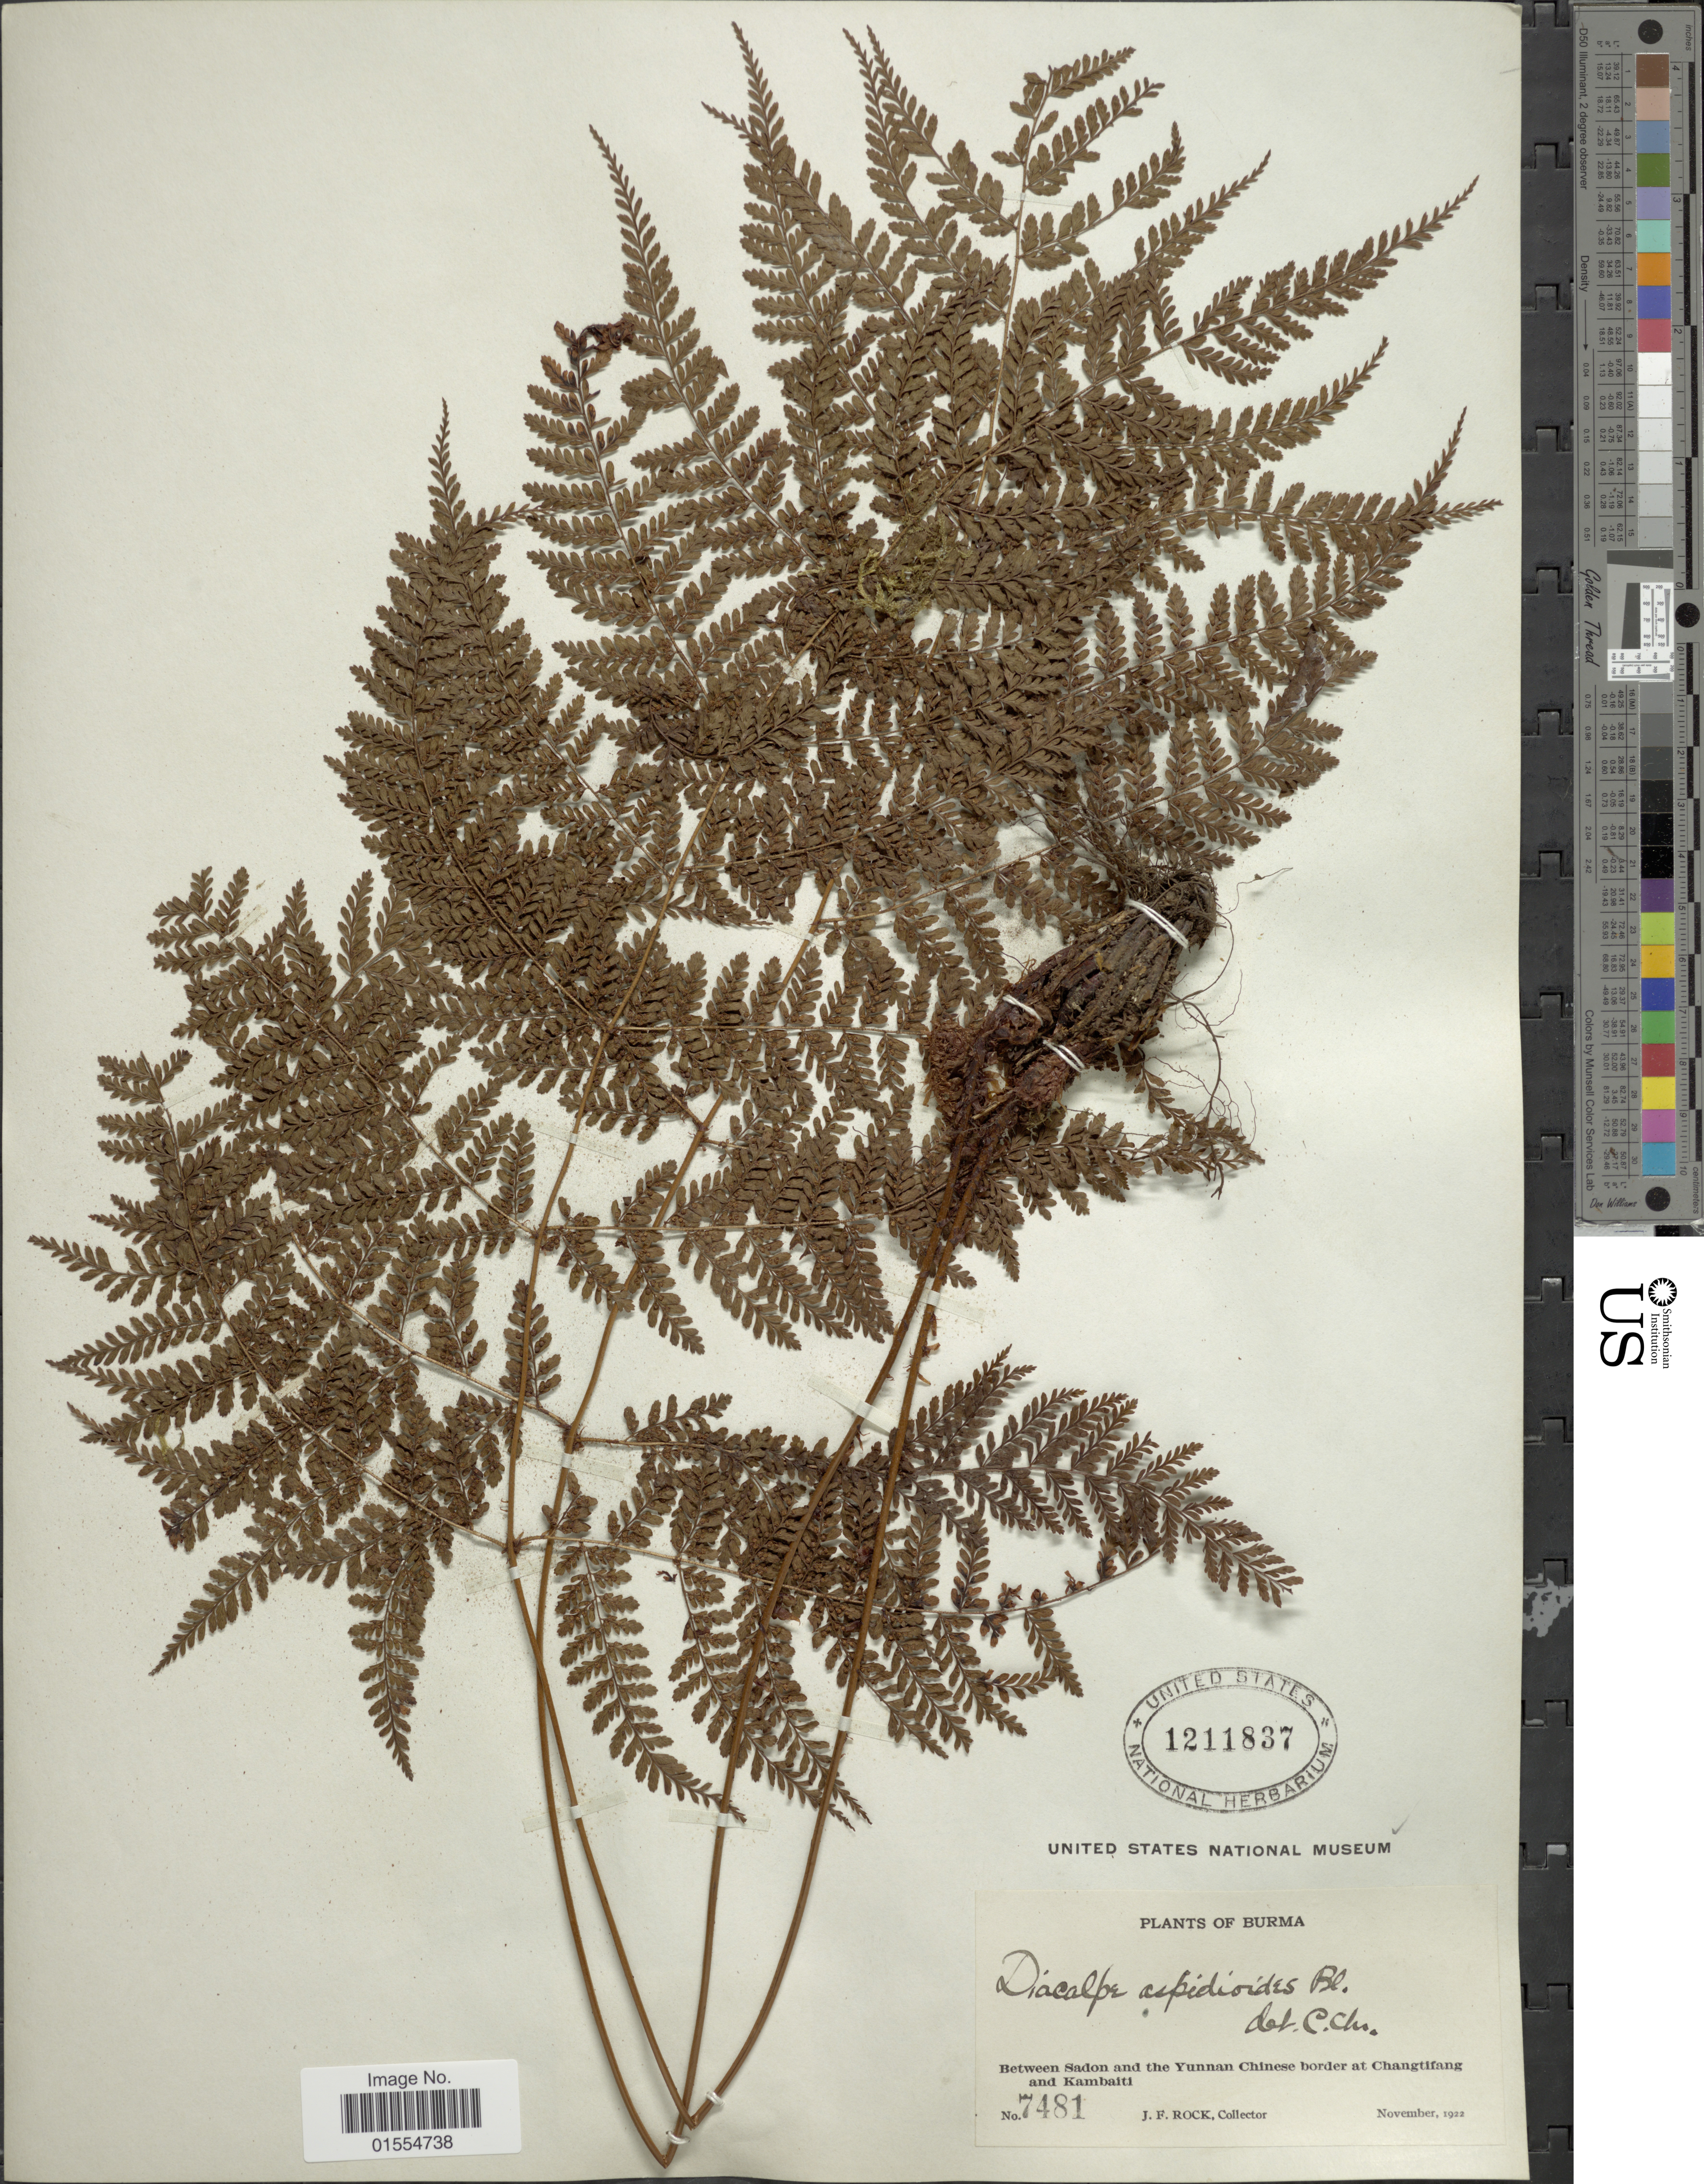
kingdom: Plantae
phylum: Tracheophyta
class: Polypodiopsida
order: Polypodiales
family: Dryopteridaceae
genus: Dryopteris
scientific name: Dryopteris pseudocaenopteris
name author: (Kunze) Li Bing Zhang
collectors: J. Rock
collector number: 7481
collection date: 1922-11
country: Myanmar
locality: Burma, between Sadon and the Yunnan Chinese border at Changtifang and Kambaiti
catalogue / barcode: US 1211837